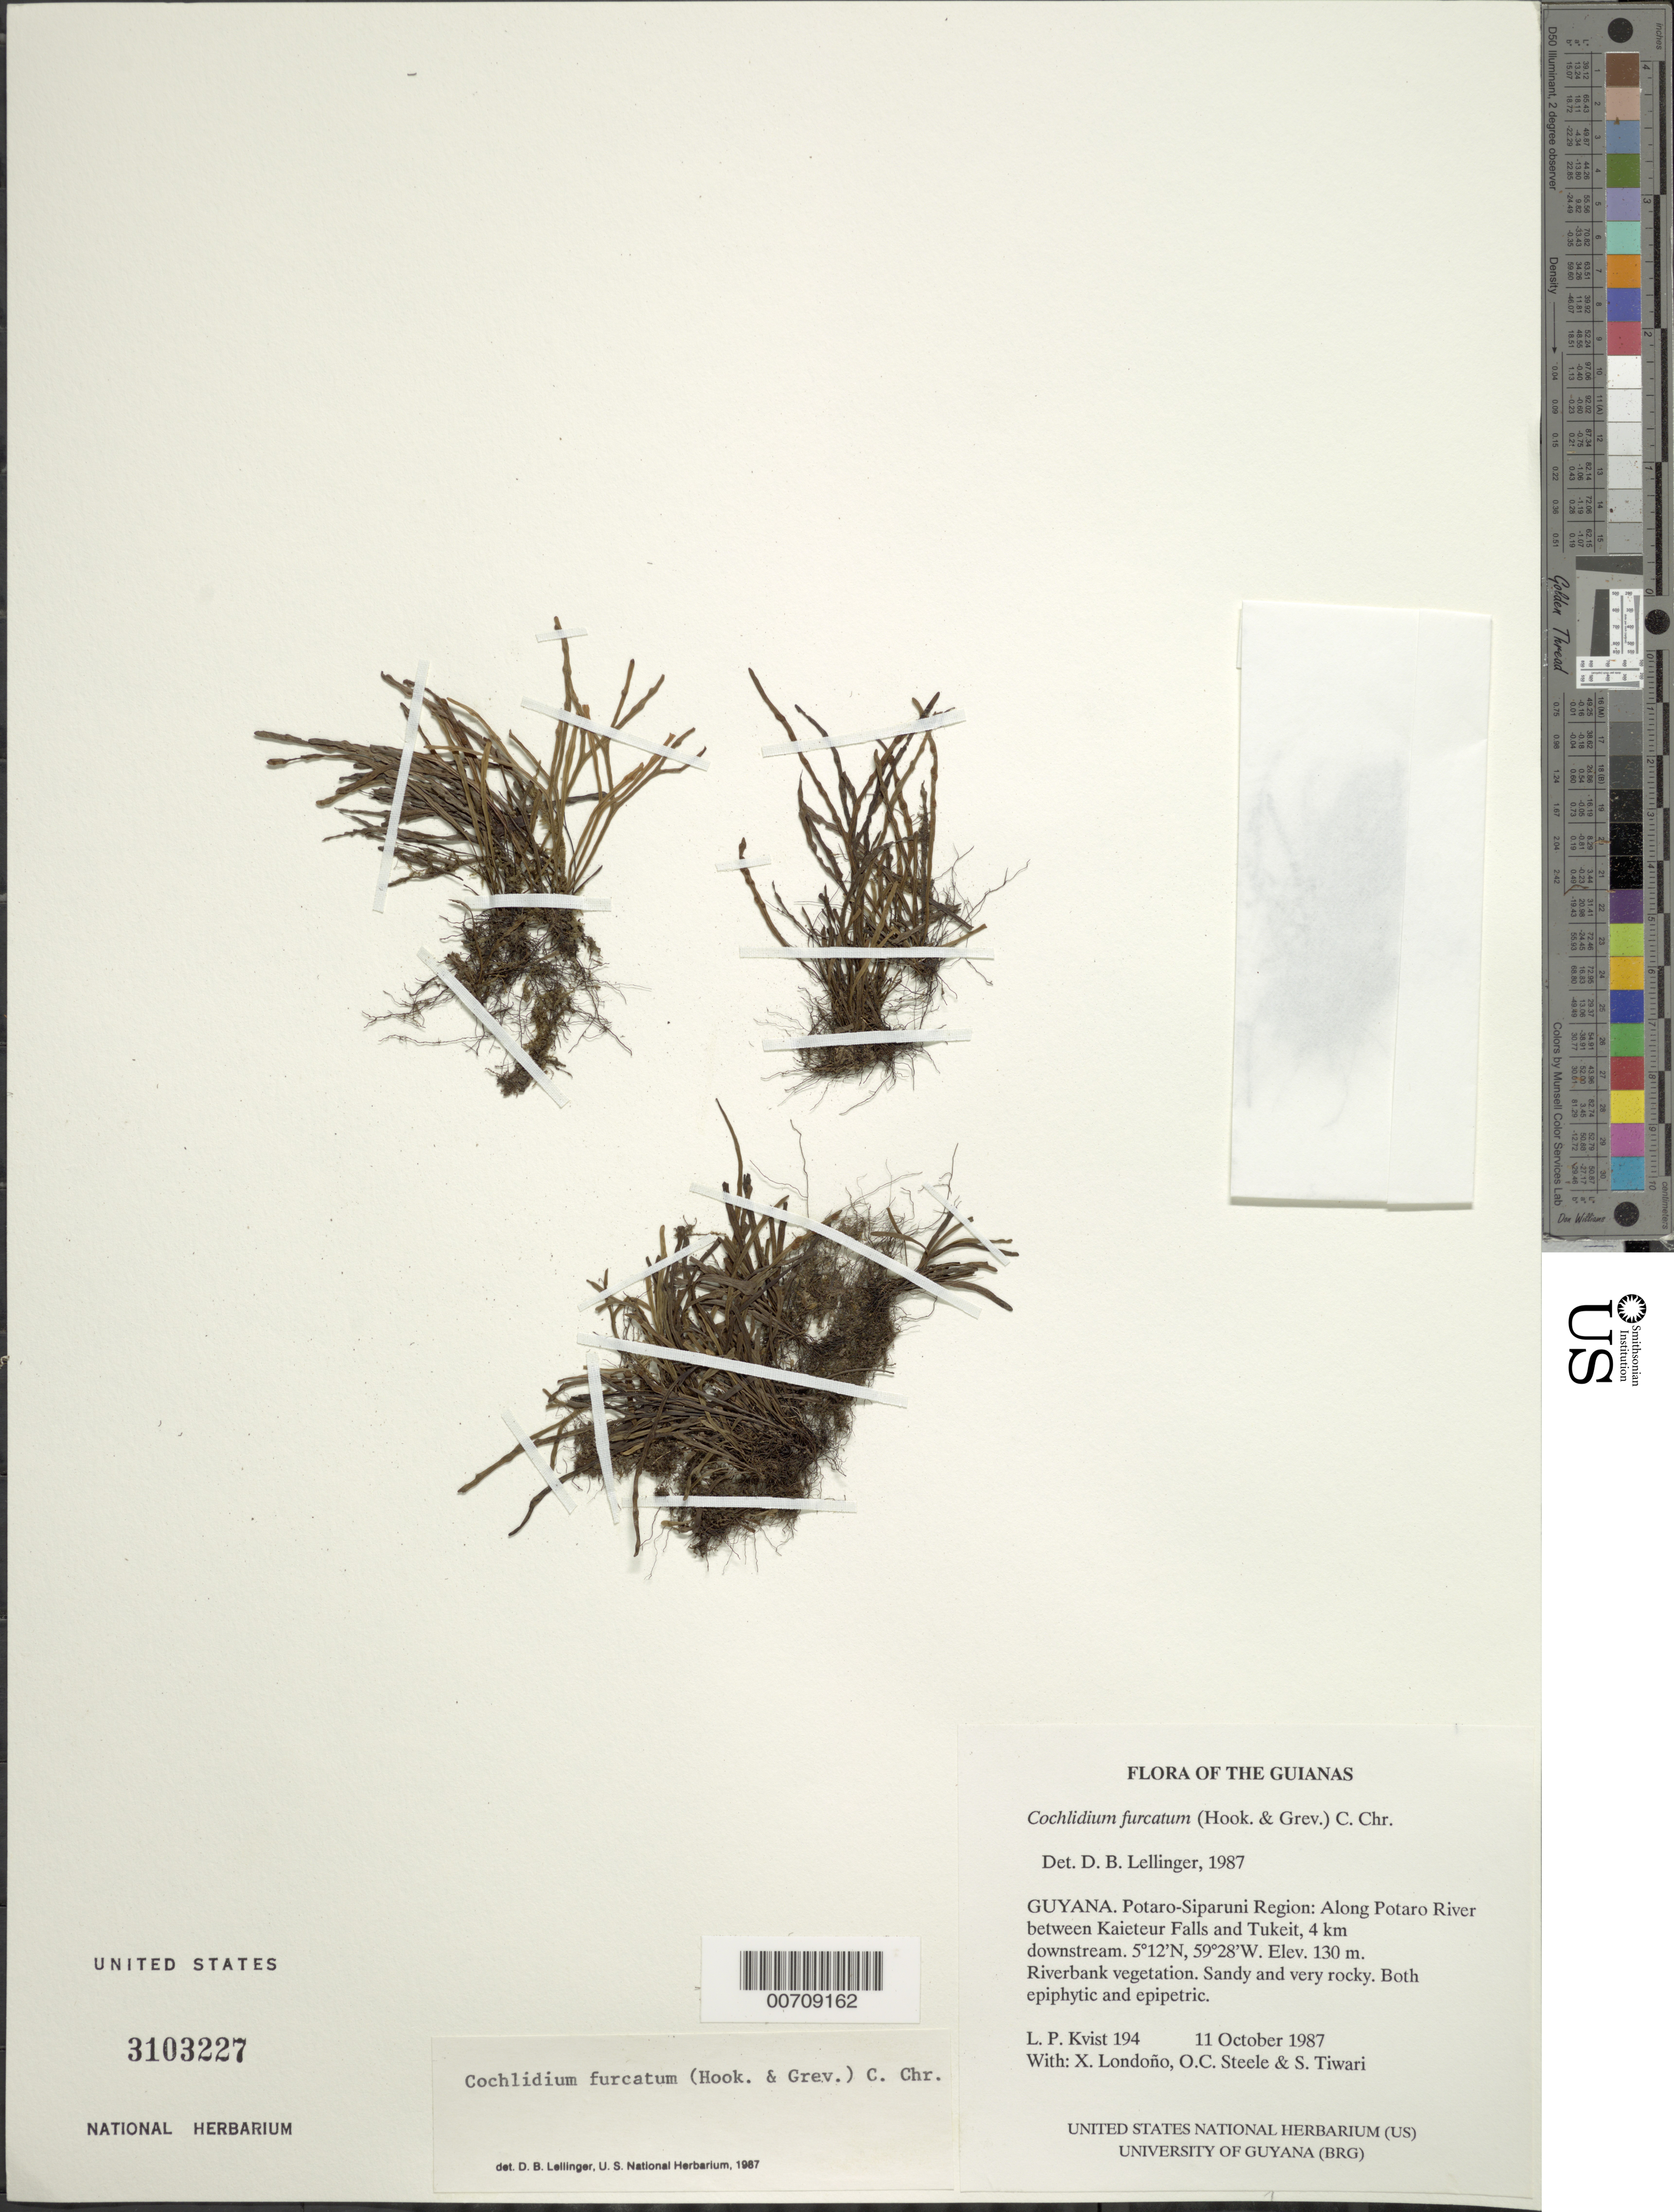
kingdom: Plantae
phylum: Tracheophyta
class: Polypodiopsida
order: Polypodiales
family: Polypodiaceae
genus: Cochlidium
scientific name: Cochlidium furcatum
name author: (Hook. & Grev.) C. Chr.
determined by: Lellinger, David B., (BOT), Smithsonian Institution - National Museum of Natural History (UNITED STATES)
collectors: L. P. Kvist, X. Londoño, O. C. Steele & S. Tiwari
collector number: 194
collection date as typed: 11 October 1987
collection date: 1987-10-11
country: Guyana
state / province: Potaro-Siparuni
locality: Along Potaro River between Kaieteur Falls and Tukeit, 4 km downstream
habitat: Riverbank vegetation. Sandy and very rocky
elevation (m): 130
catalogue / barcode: US 3103227